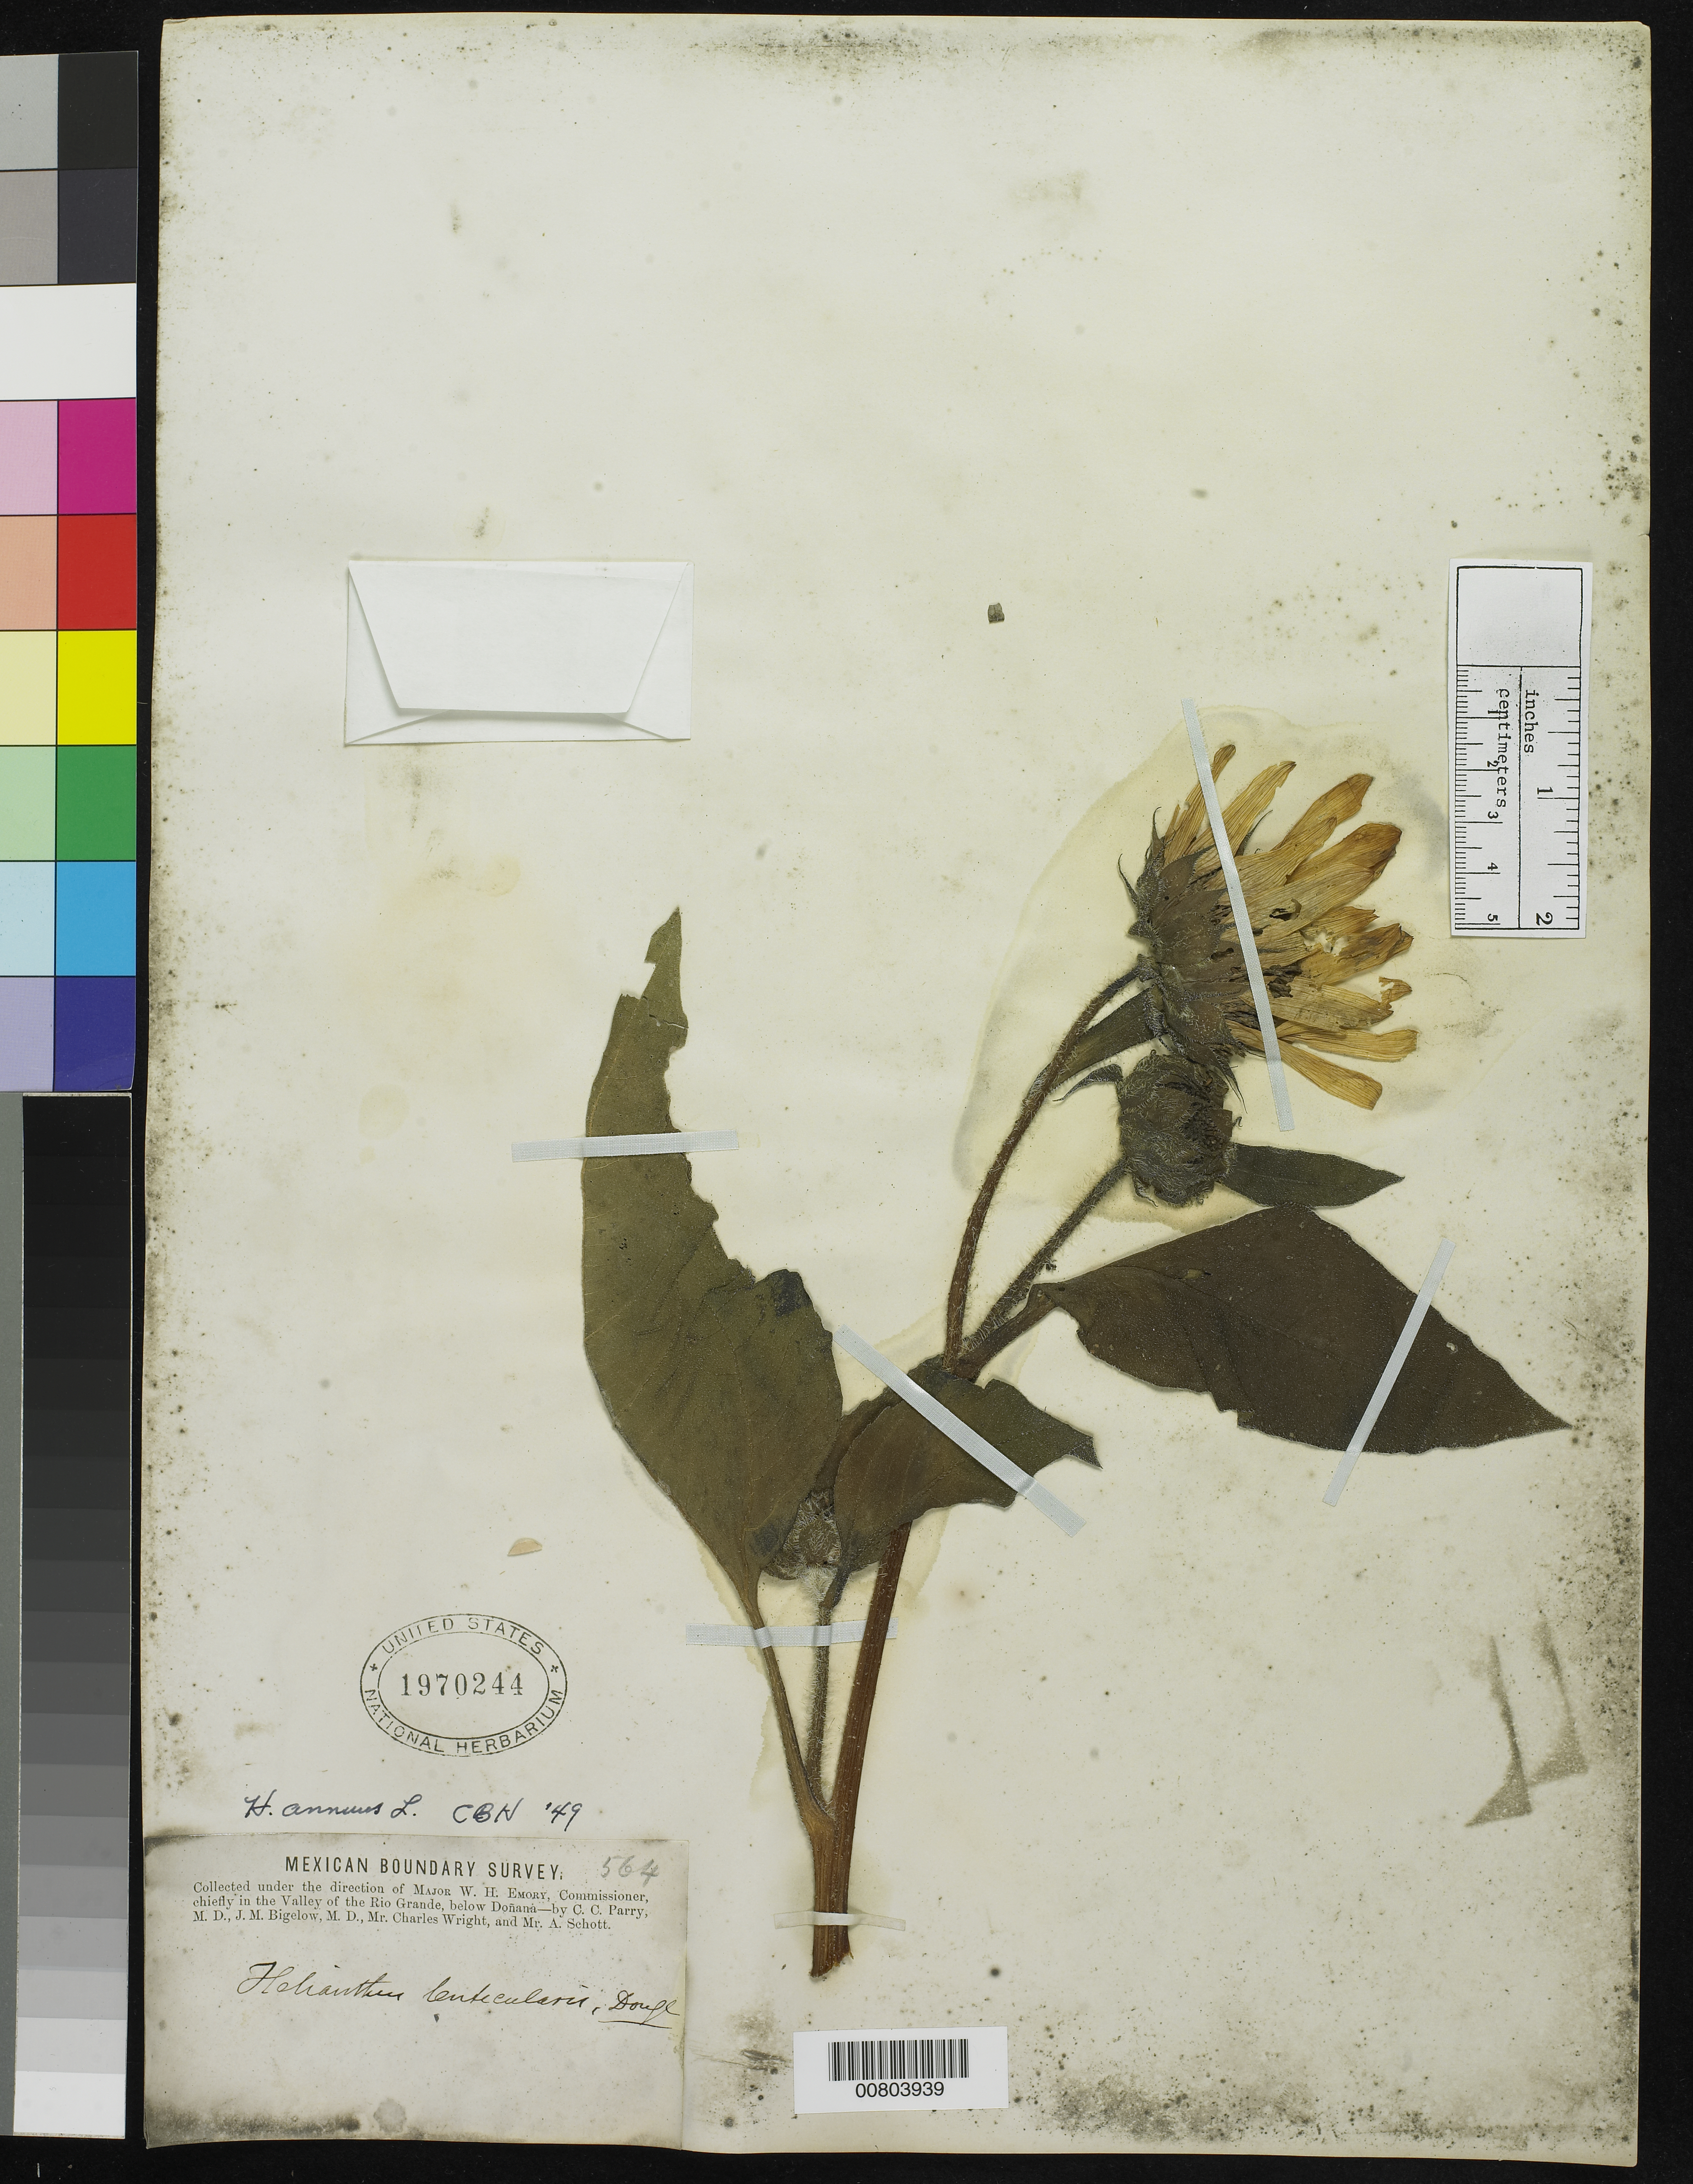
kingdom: Plantae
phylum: Tracheophyta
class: Magnoliopsida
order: Asterales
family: Asteraceae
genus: Helianthus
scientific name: Helianthus annuus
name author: L.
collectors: C. C. Parry, J. M. Bigelow, C. Wright & A. C. V. Schott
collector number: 564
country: United States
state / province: New Mexico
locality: Valley of the Rio Grande, below Doñana, New Mexico.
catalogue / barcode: US 1970244